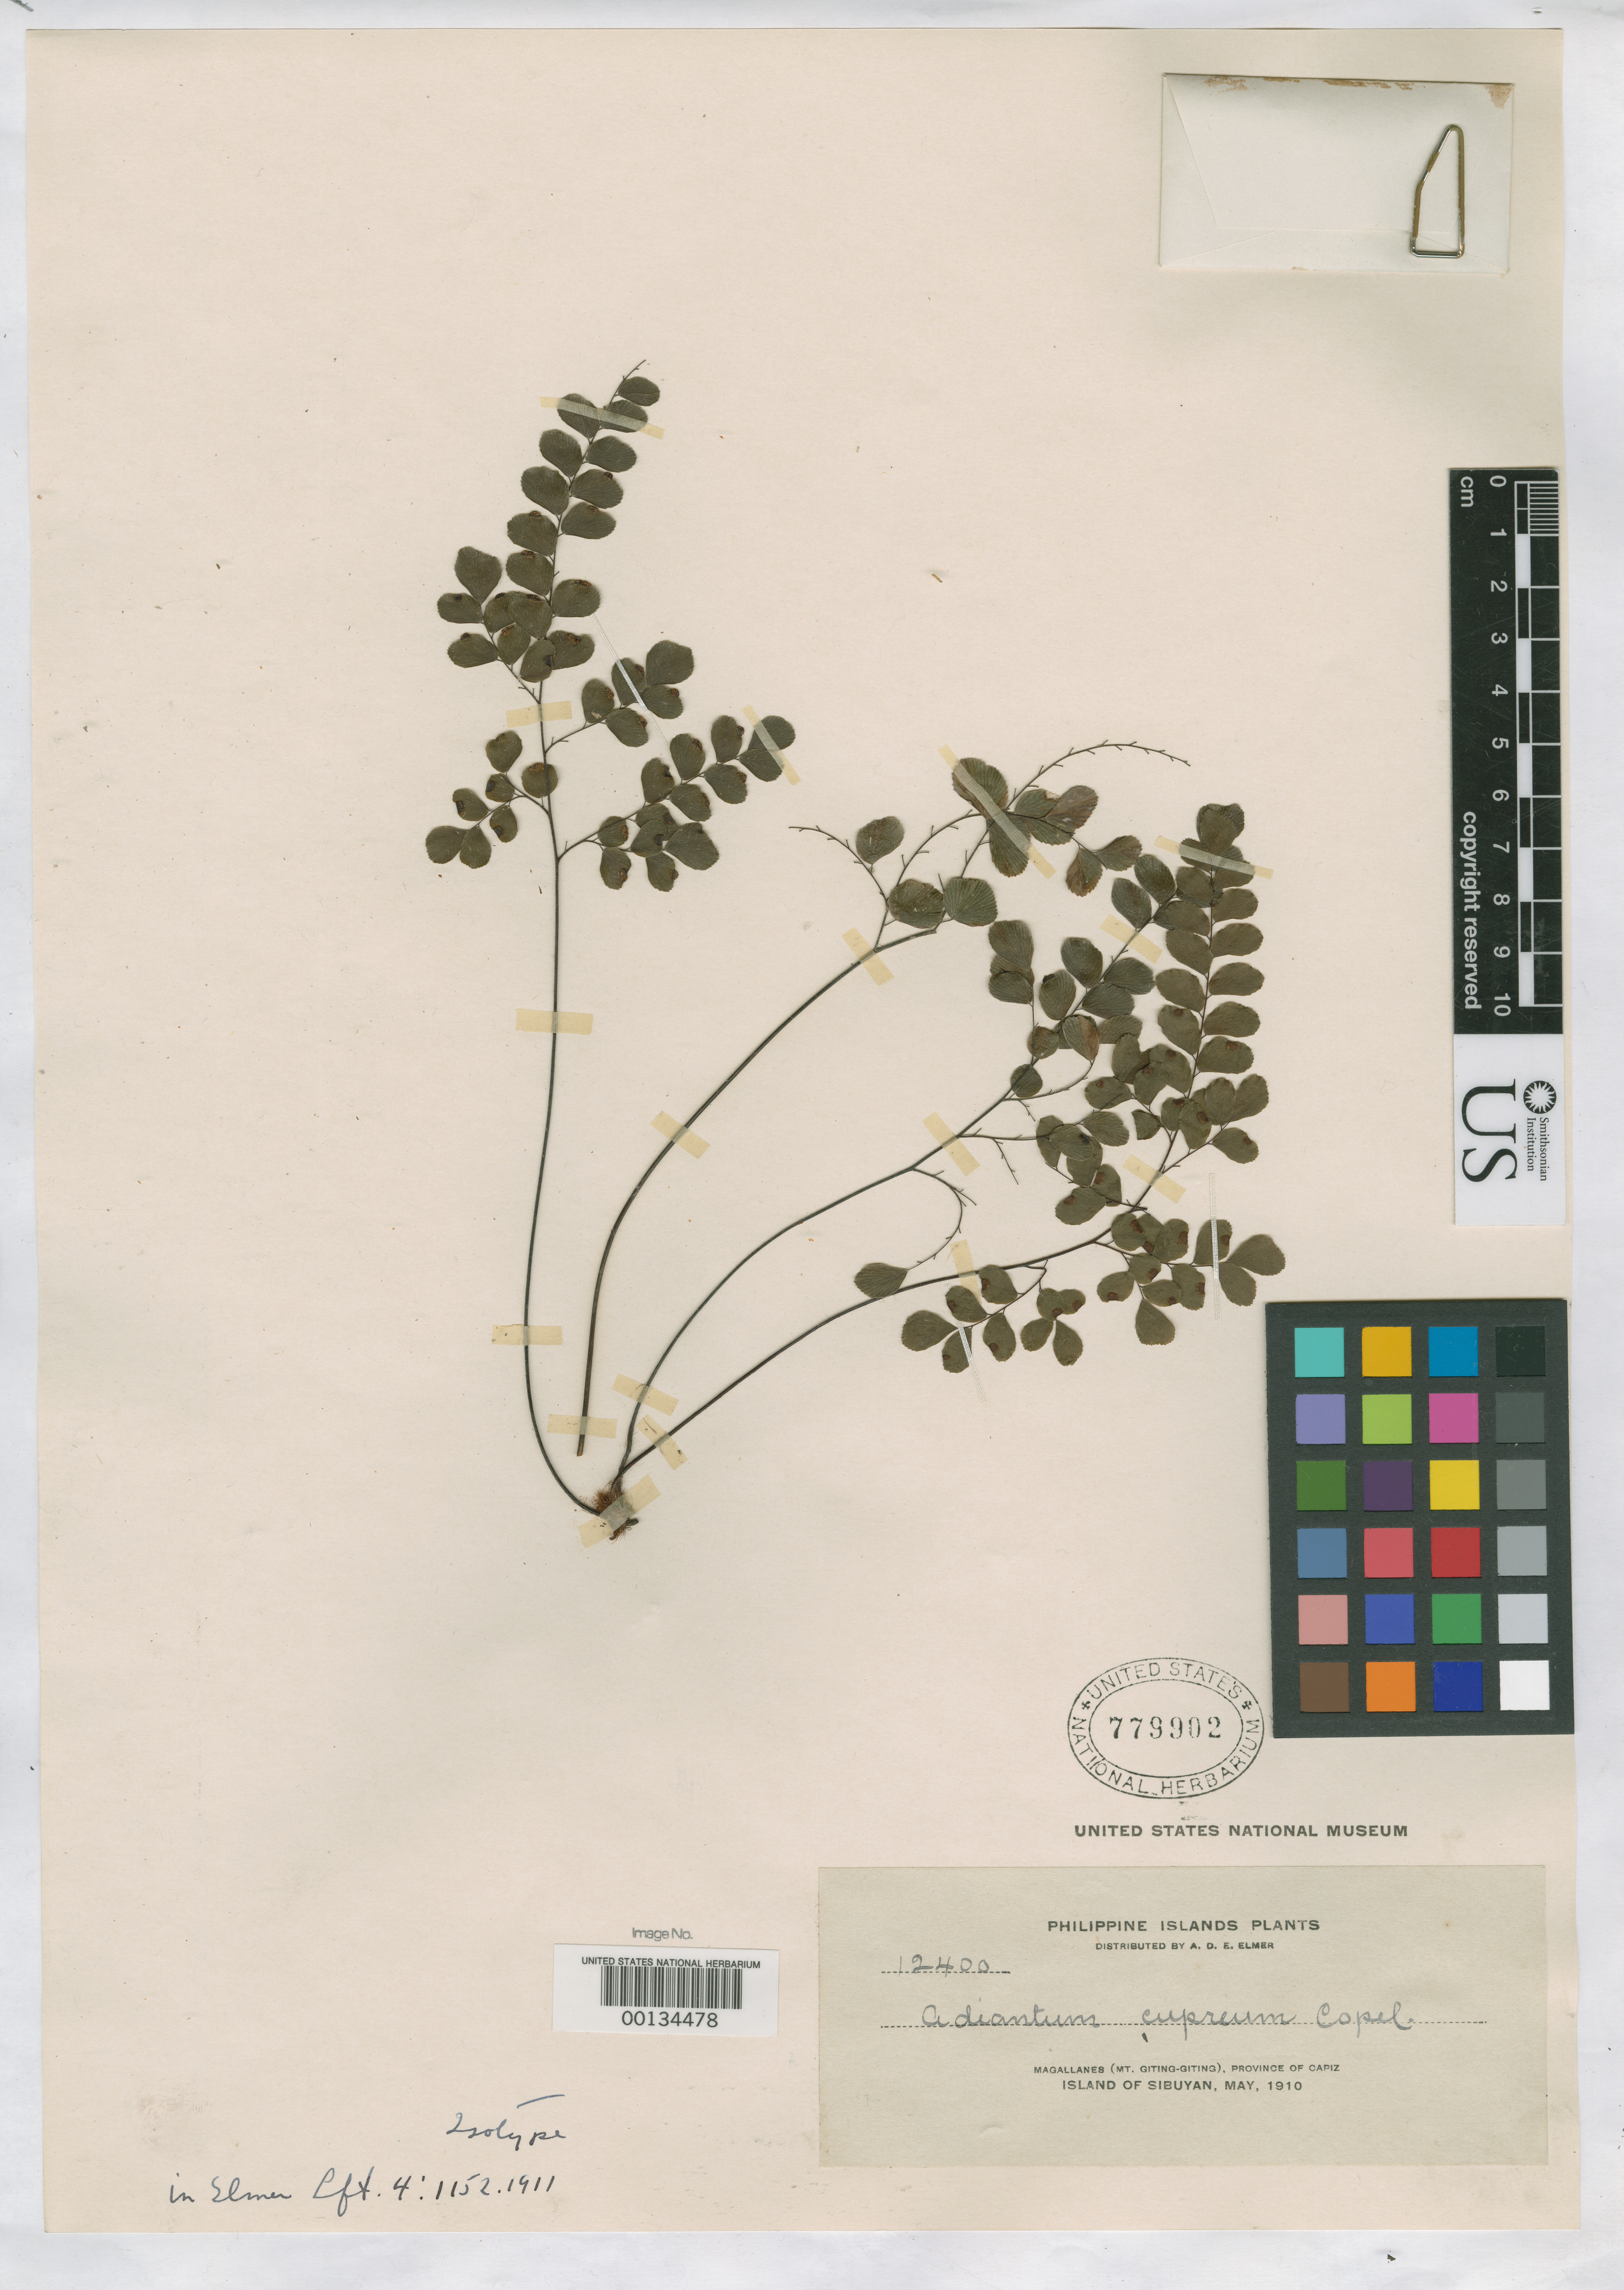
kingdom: Plantae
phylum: Tracheophyta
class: Polypodiopsida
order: Polypodiales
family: Pteridaceae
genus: Adiantum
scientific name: Adiantum cupreum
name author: Copel. in Elmer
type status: Isotype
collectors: A. D. E. Elmer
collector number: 12400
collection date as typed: May 1910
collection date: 1910-05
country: Philippines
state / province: Mimaropa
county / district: Romblon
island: Sibuyan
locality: Magallanes, Mt. Giting-Giting.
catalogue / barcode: US 779902